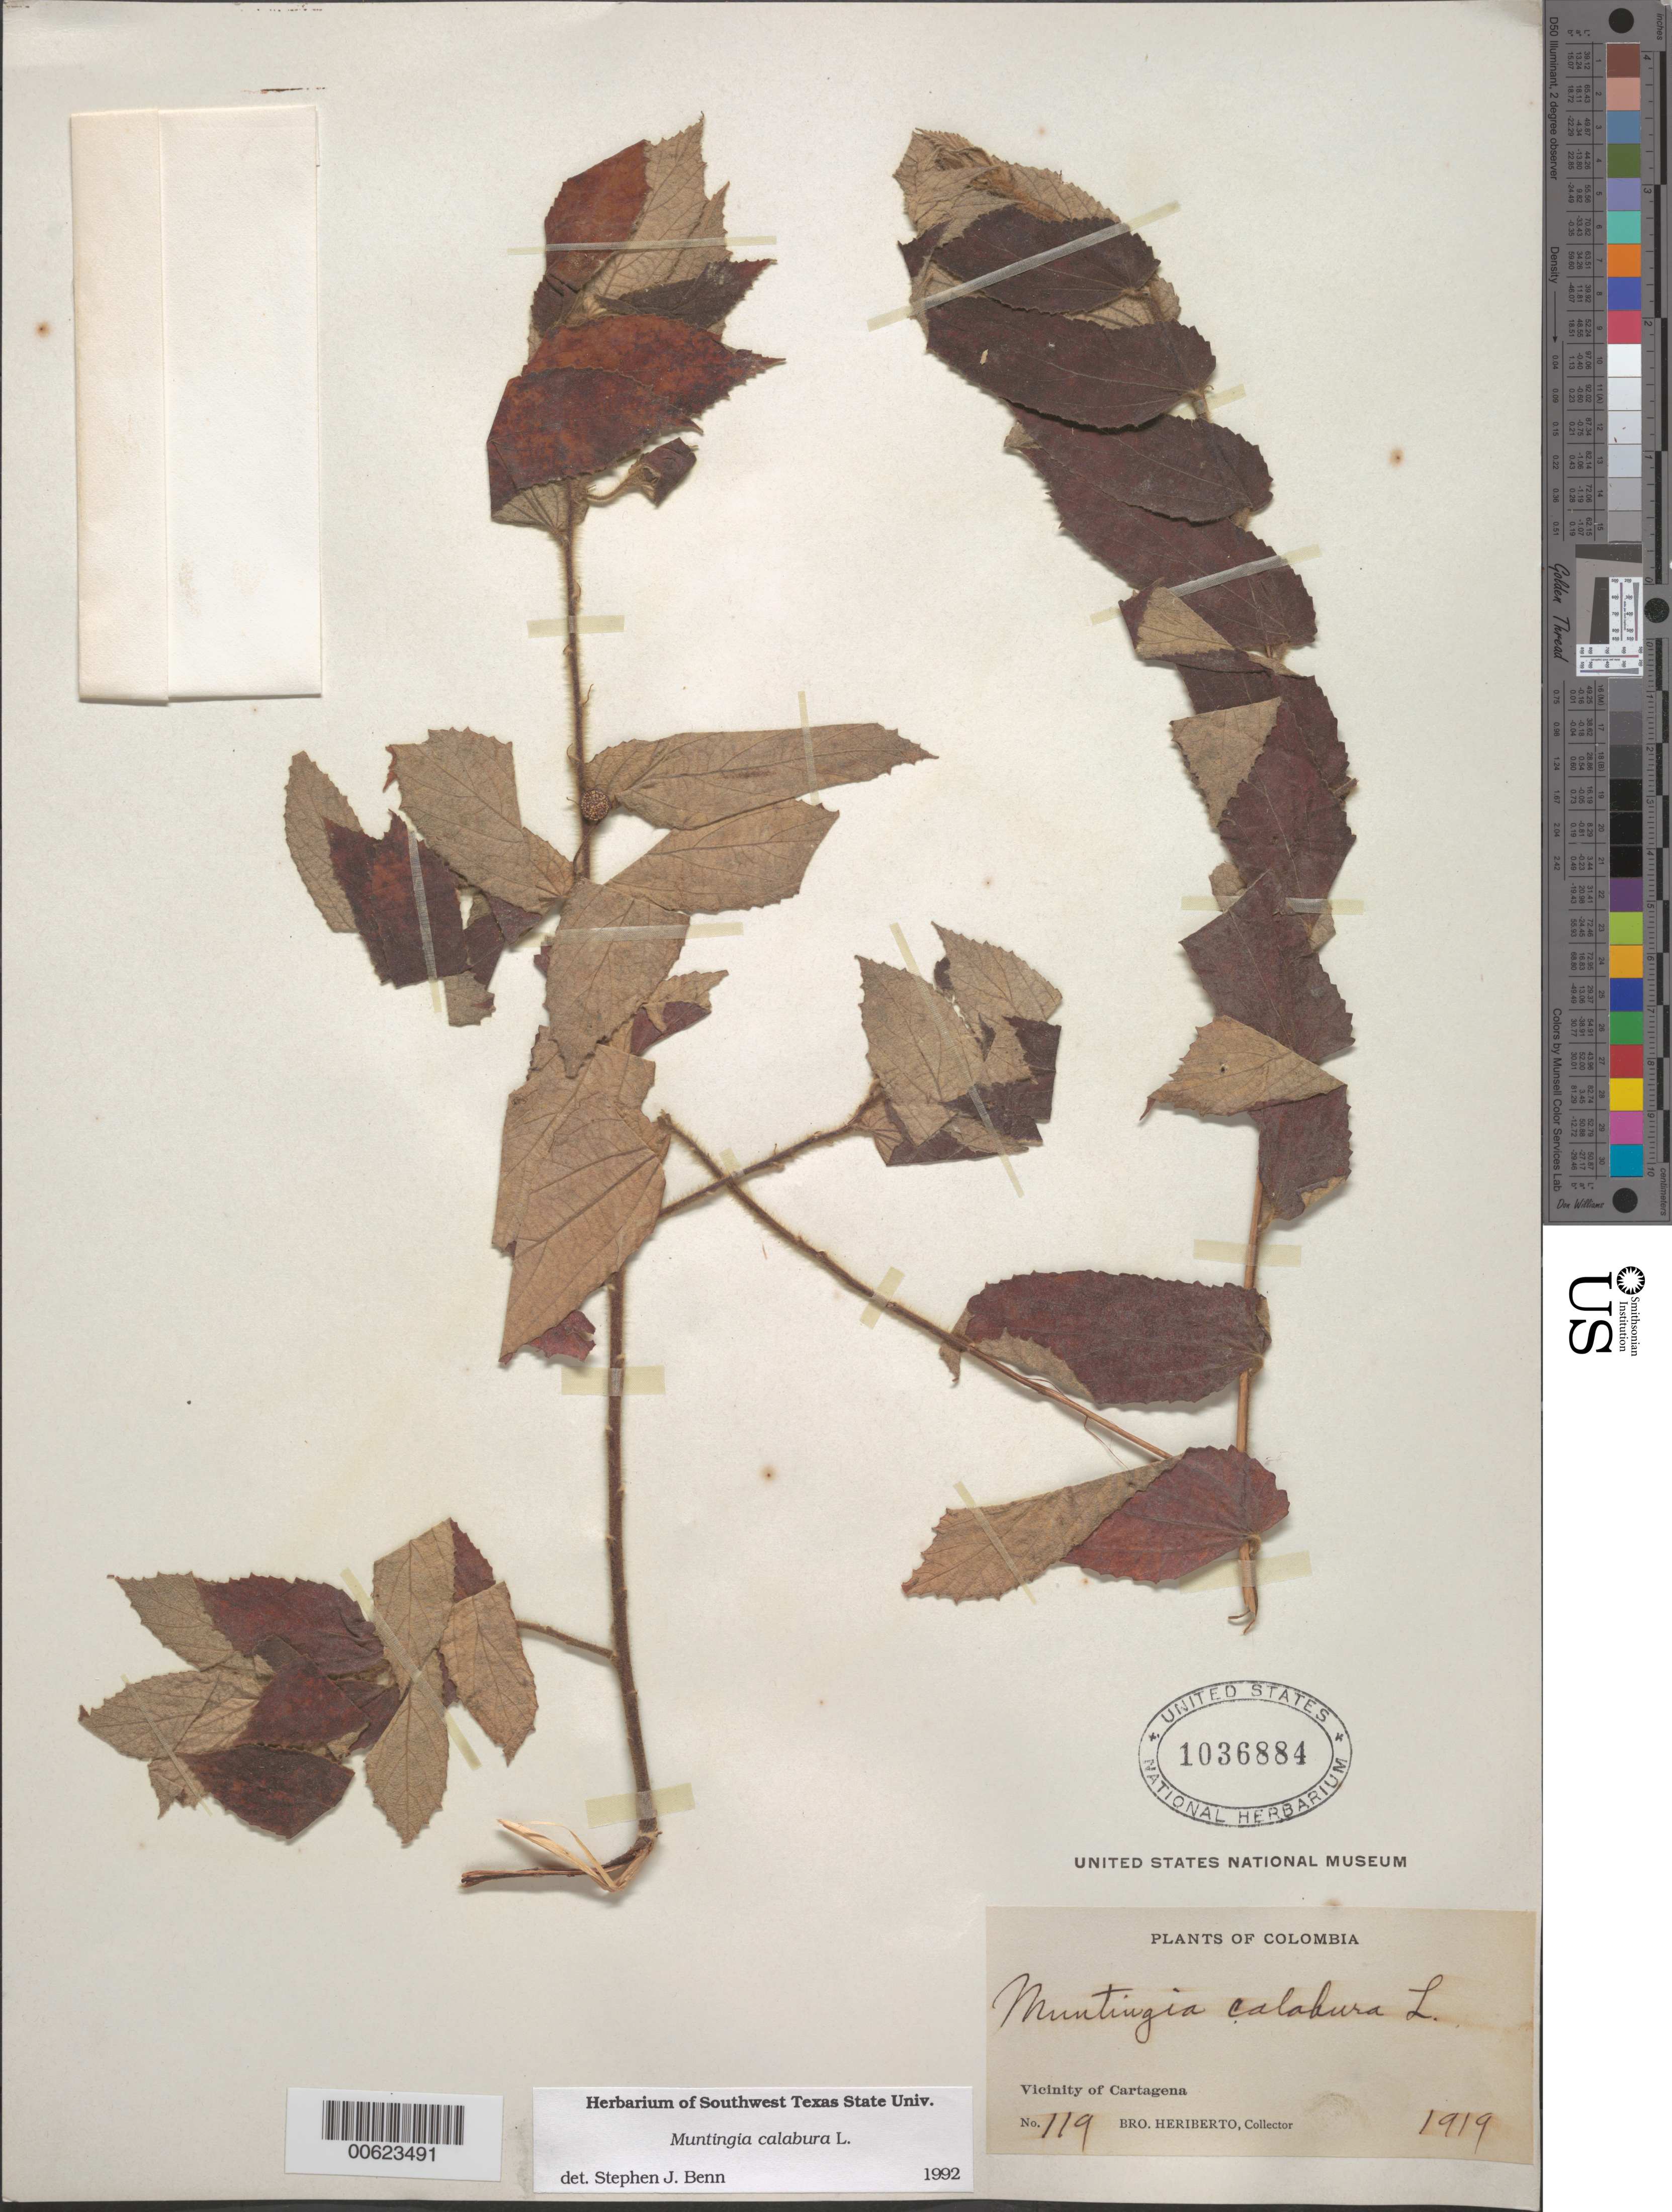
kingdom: Plantae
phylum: Tracheophyta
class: Magnoliopsida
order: Malvales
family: Muntingiaceae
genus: Muntingia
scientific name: Muntingia calabura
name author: L.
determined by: Benn, S. J.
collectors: B. Heriberto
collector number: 119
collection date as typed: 1919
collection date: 1919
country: Colombia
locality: Vicinity of Cartagena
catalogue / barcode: US 1036884